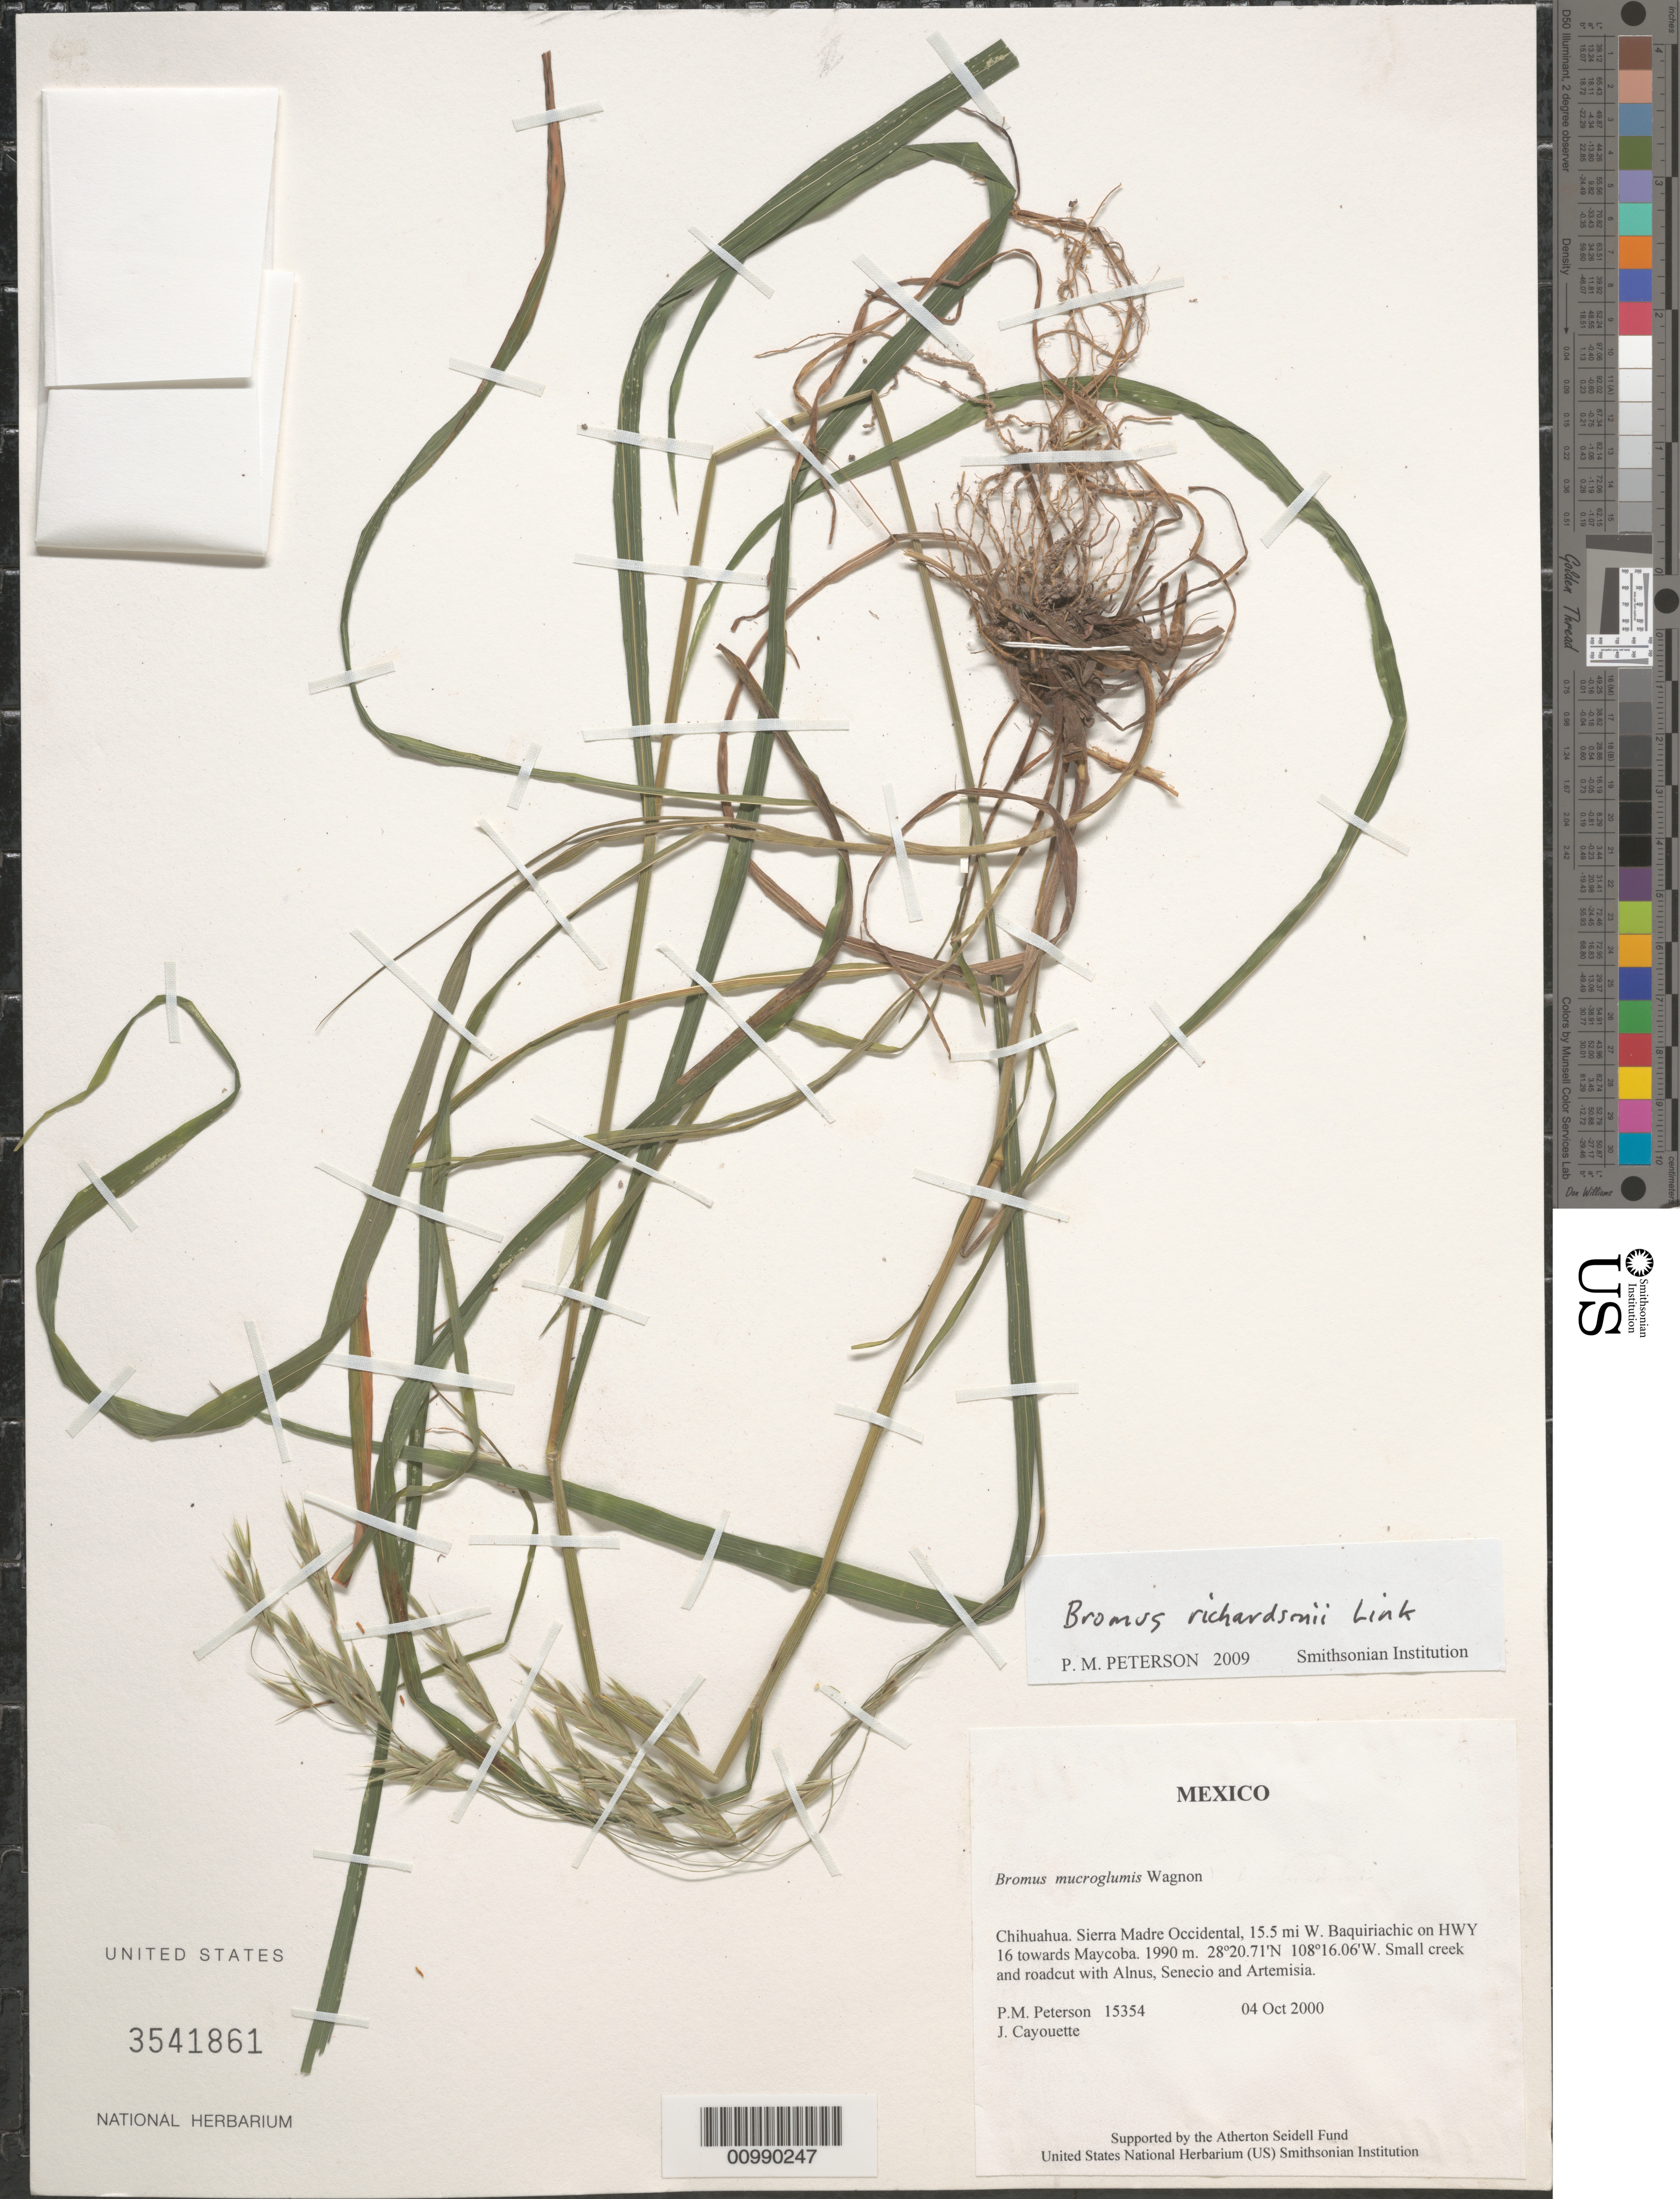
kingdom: Plantae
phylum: Tracheophyta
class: Liliopsida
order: Poales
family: Poaceae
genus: Bromus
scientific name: Bromus richardsonii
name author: Link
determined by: Saarela, J. M., (CAN), Canadian Museum of Nature (CANADA)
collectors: P. M. Peterson & J. Cayouette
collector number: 15354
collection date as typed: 04 Oct 2000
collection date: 2000-10-04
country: Mexico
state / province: Chihuahua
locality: Sierra Madre Occidental, 15.5 mi W. Baquiriachic on HWY 16 towards Maycoba.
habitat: Small creek and roadcut with Alnus, Senecio and Artemisia.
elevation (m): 1990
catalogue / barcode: US 3541861